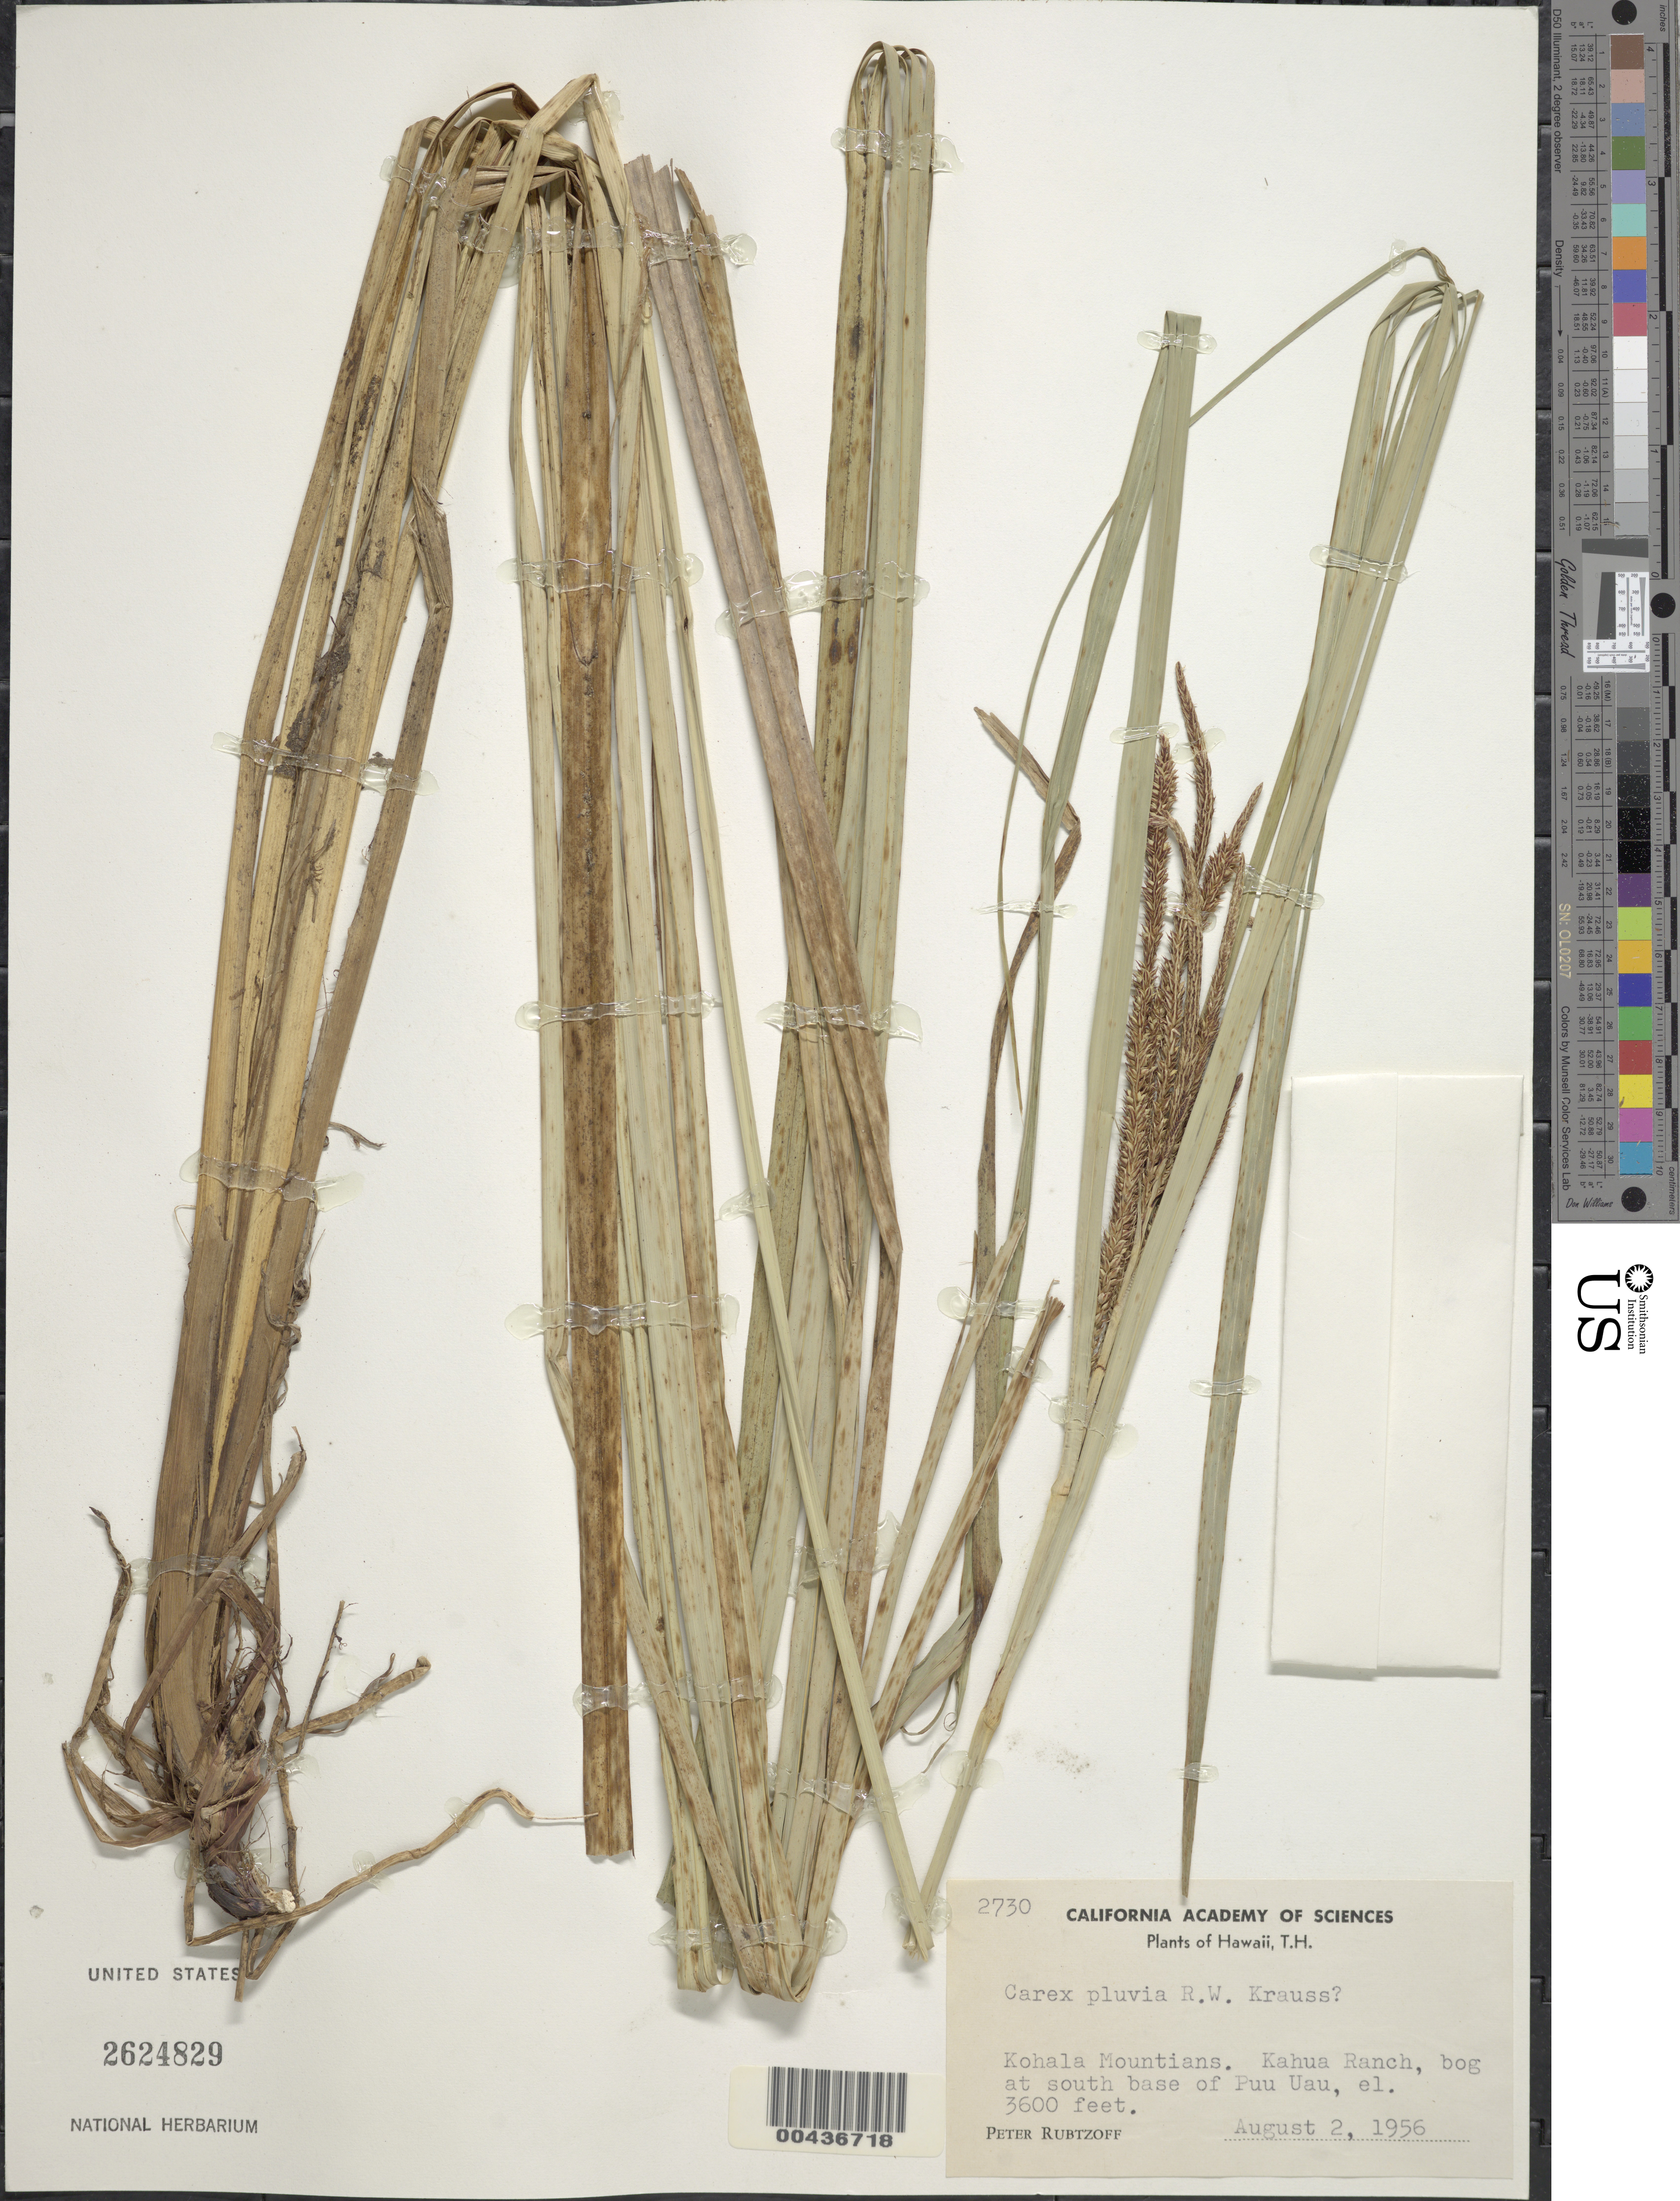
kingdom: Plantae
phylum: Tracheophyta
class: Liliopsida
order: Poales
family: Cyperaceae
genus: Carex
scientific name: Carex alligata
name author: Boott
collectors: P. Rubtzoff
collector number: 2730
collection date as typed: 2 Aug 1956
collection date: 1956-08-02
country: United States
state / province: Hawaii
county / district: Hawaii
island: Hawaii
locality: Kohala Mountains, Kahua Ranch, bog at S base of Puu Uau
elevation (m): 1097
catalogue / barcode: US 2624829